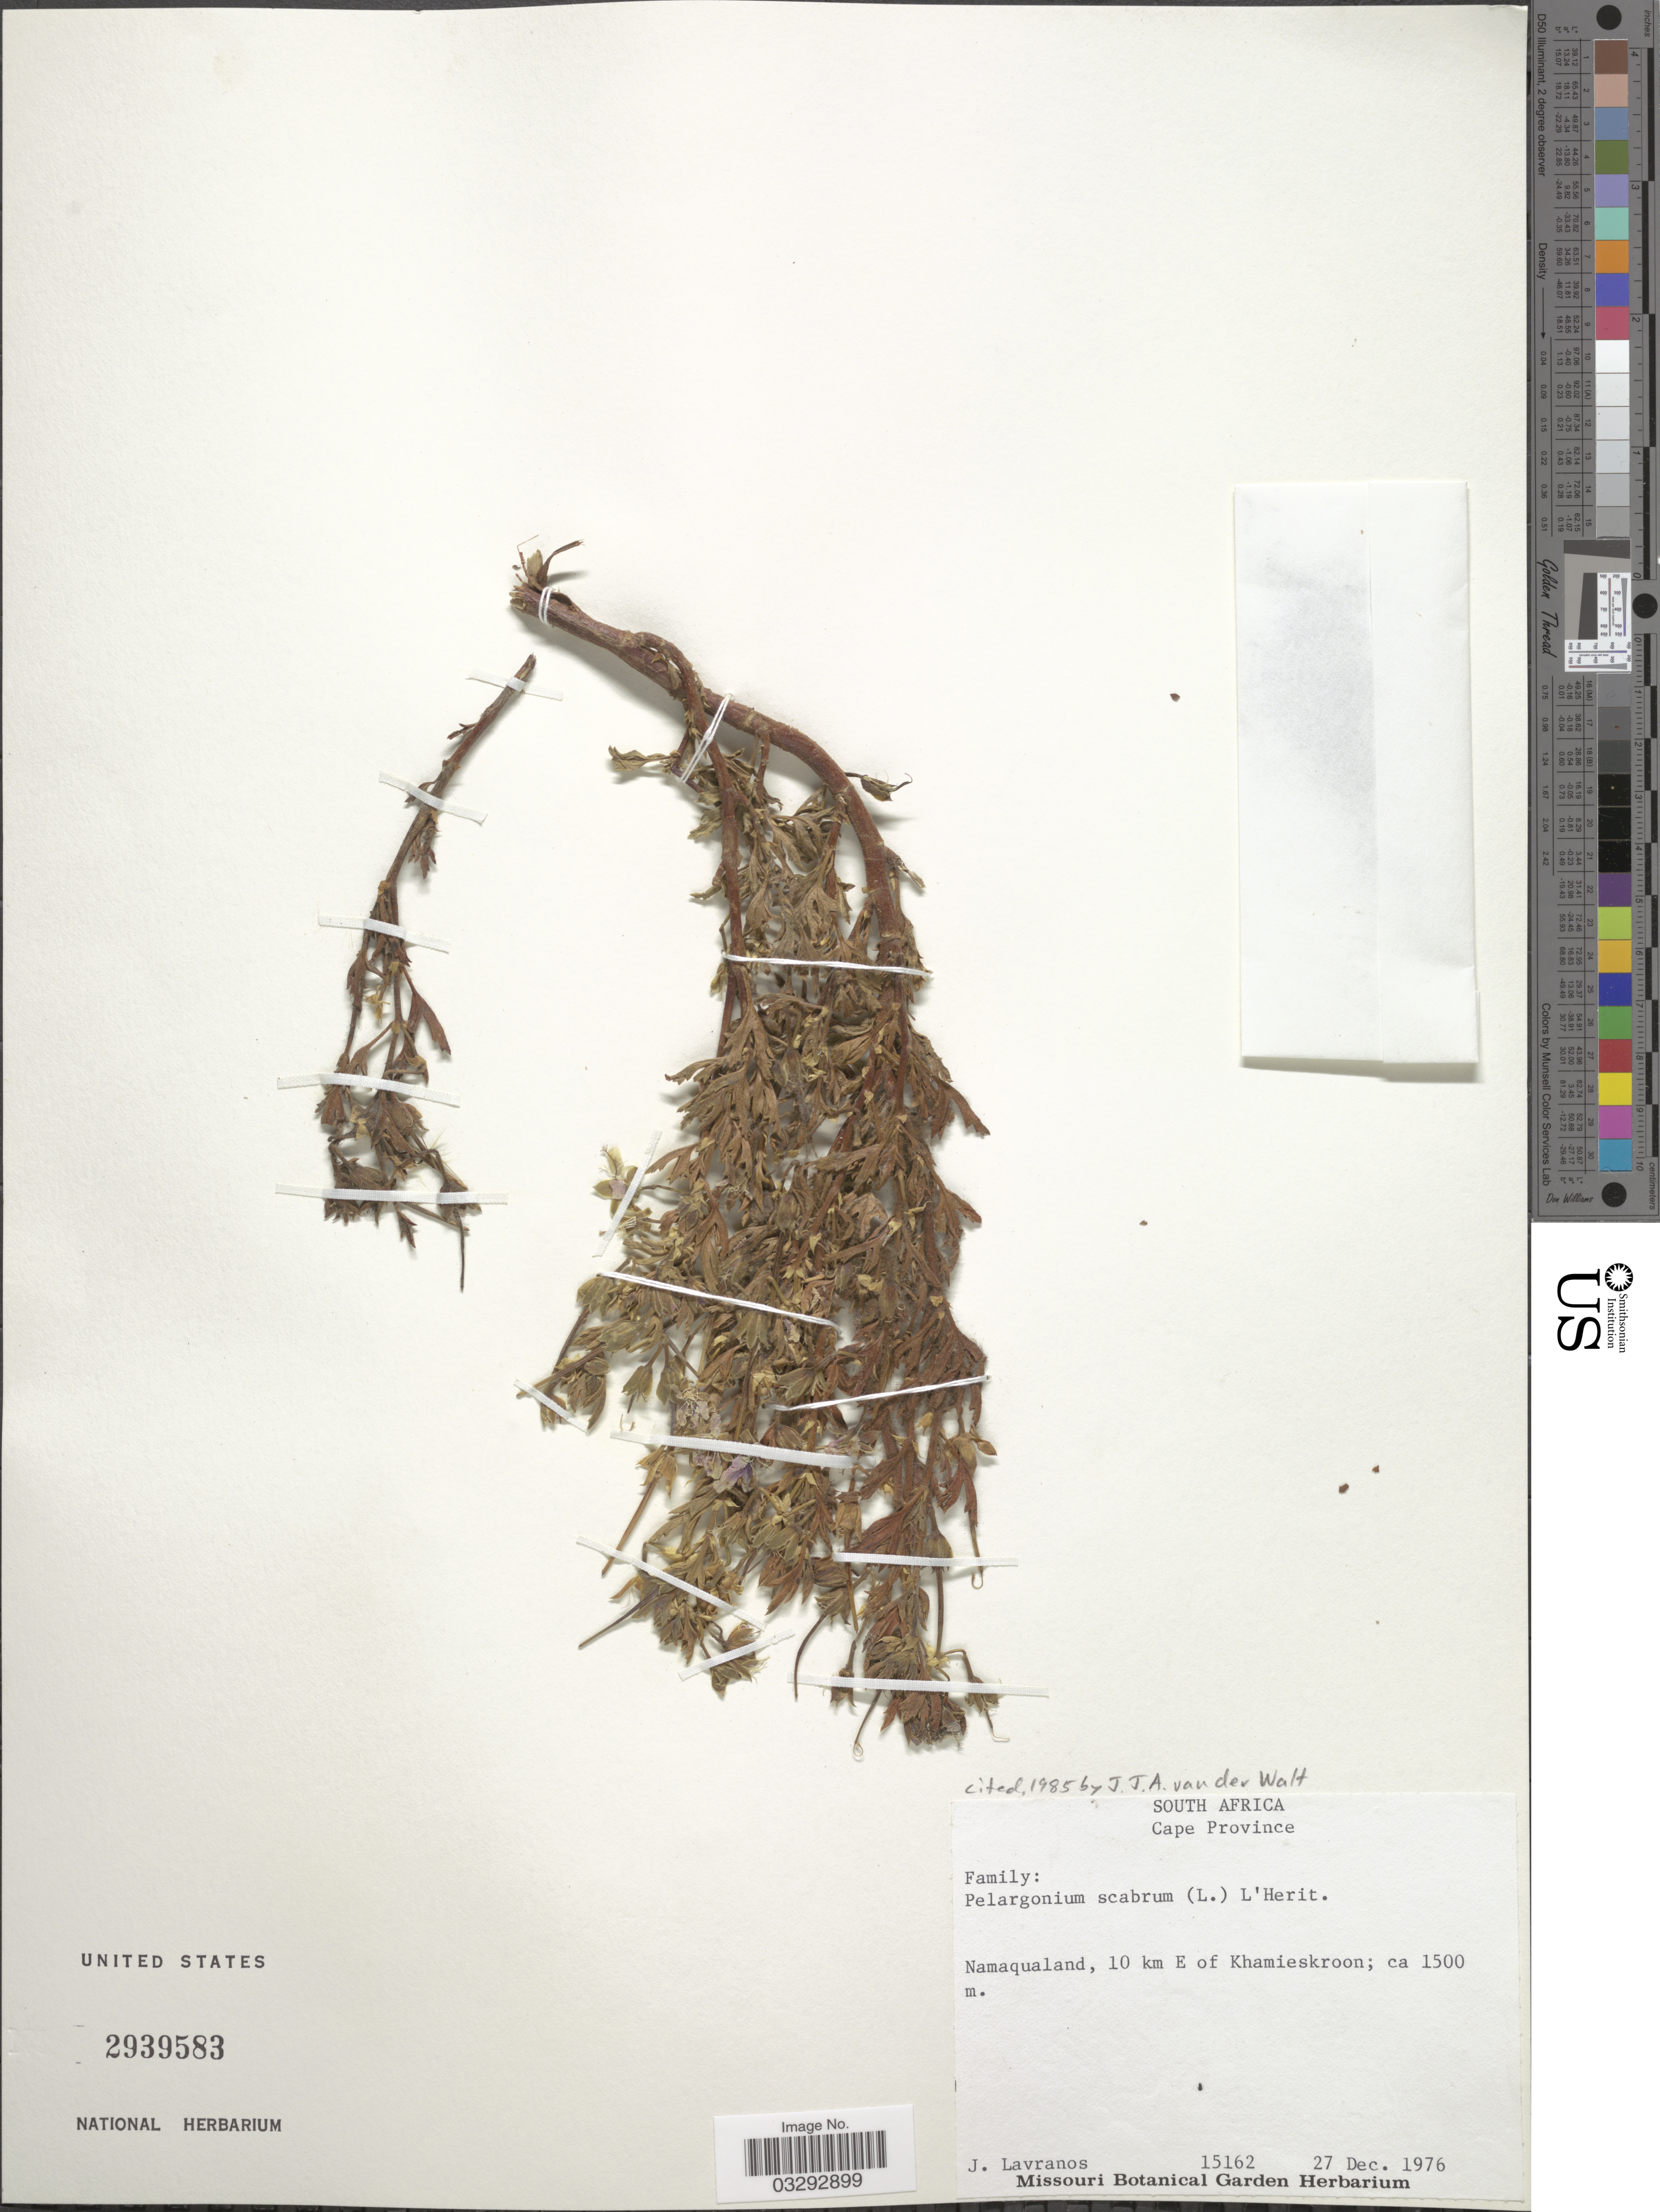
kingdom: Plantae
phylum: Tracheophyta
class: Magnoliopsida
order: Geraniales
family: Geraniaceae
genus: Pelargonium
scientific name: Pelargonium scabrum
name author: (L.) L'Hér.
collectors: J. Lavranos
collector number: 15162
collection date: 1976-12-27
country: South Africa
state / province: Northern Cape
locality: Namaqualand, 10 km E of Khamieskroon.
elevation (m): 1500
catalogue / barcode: US 2939583